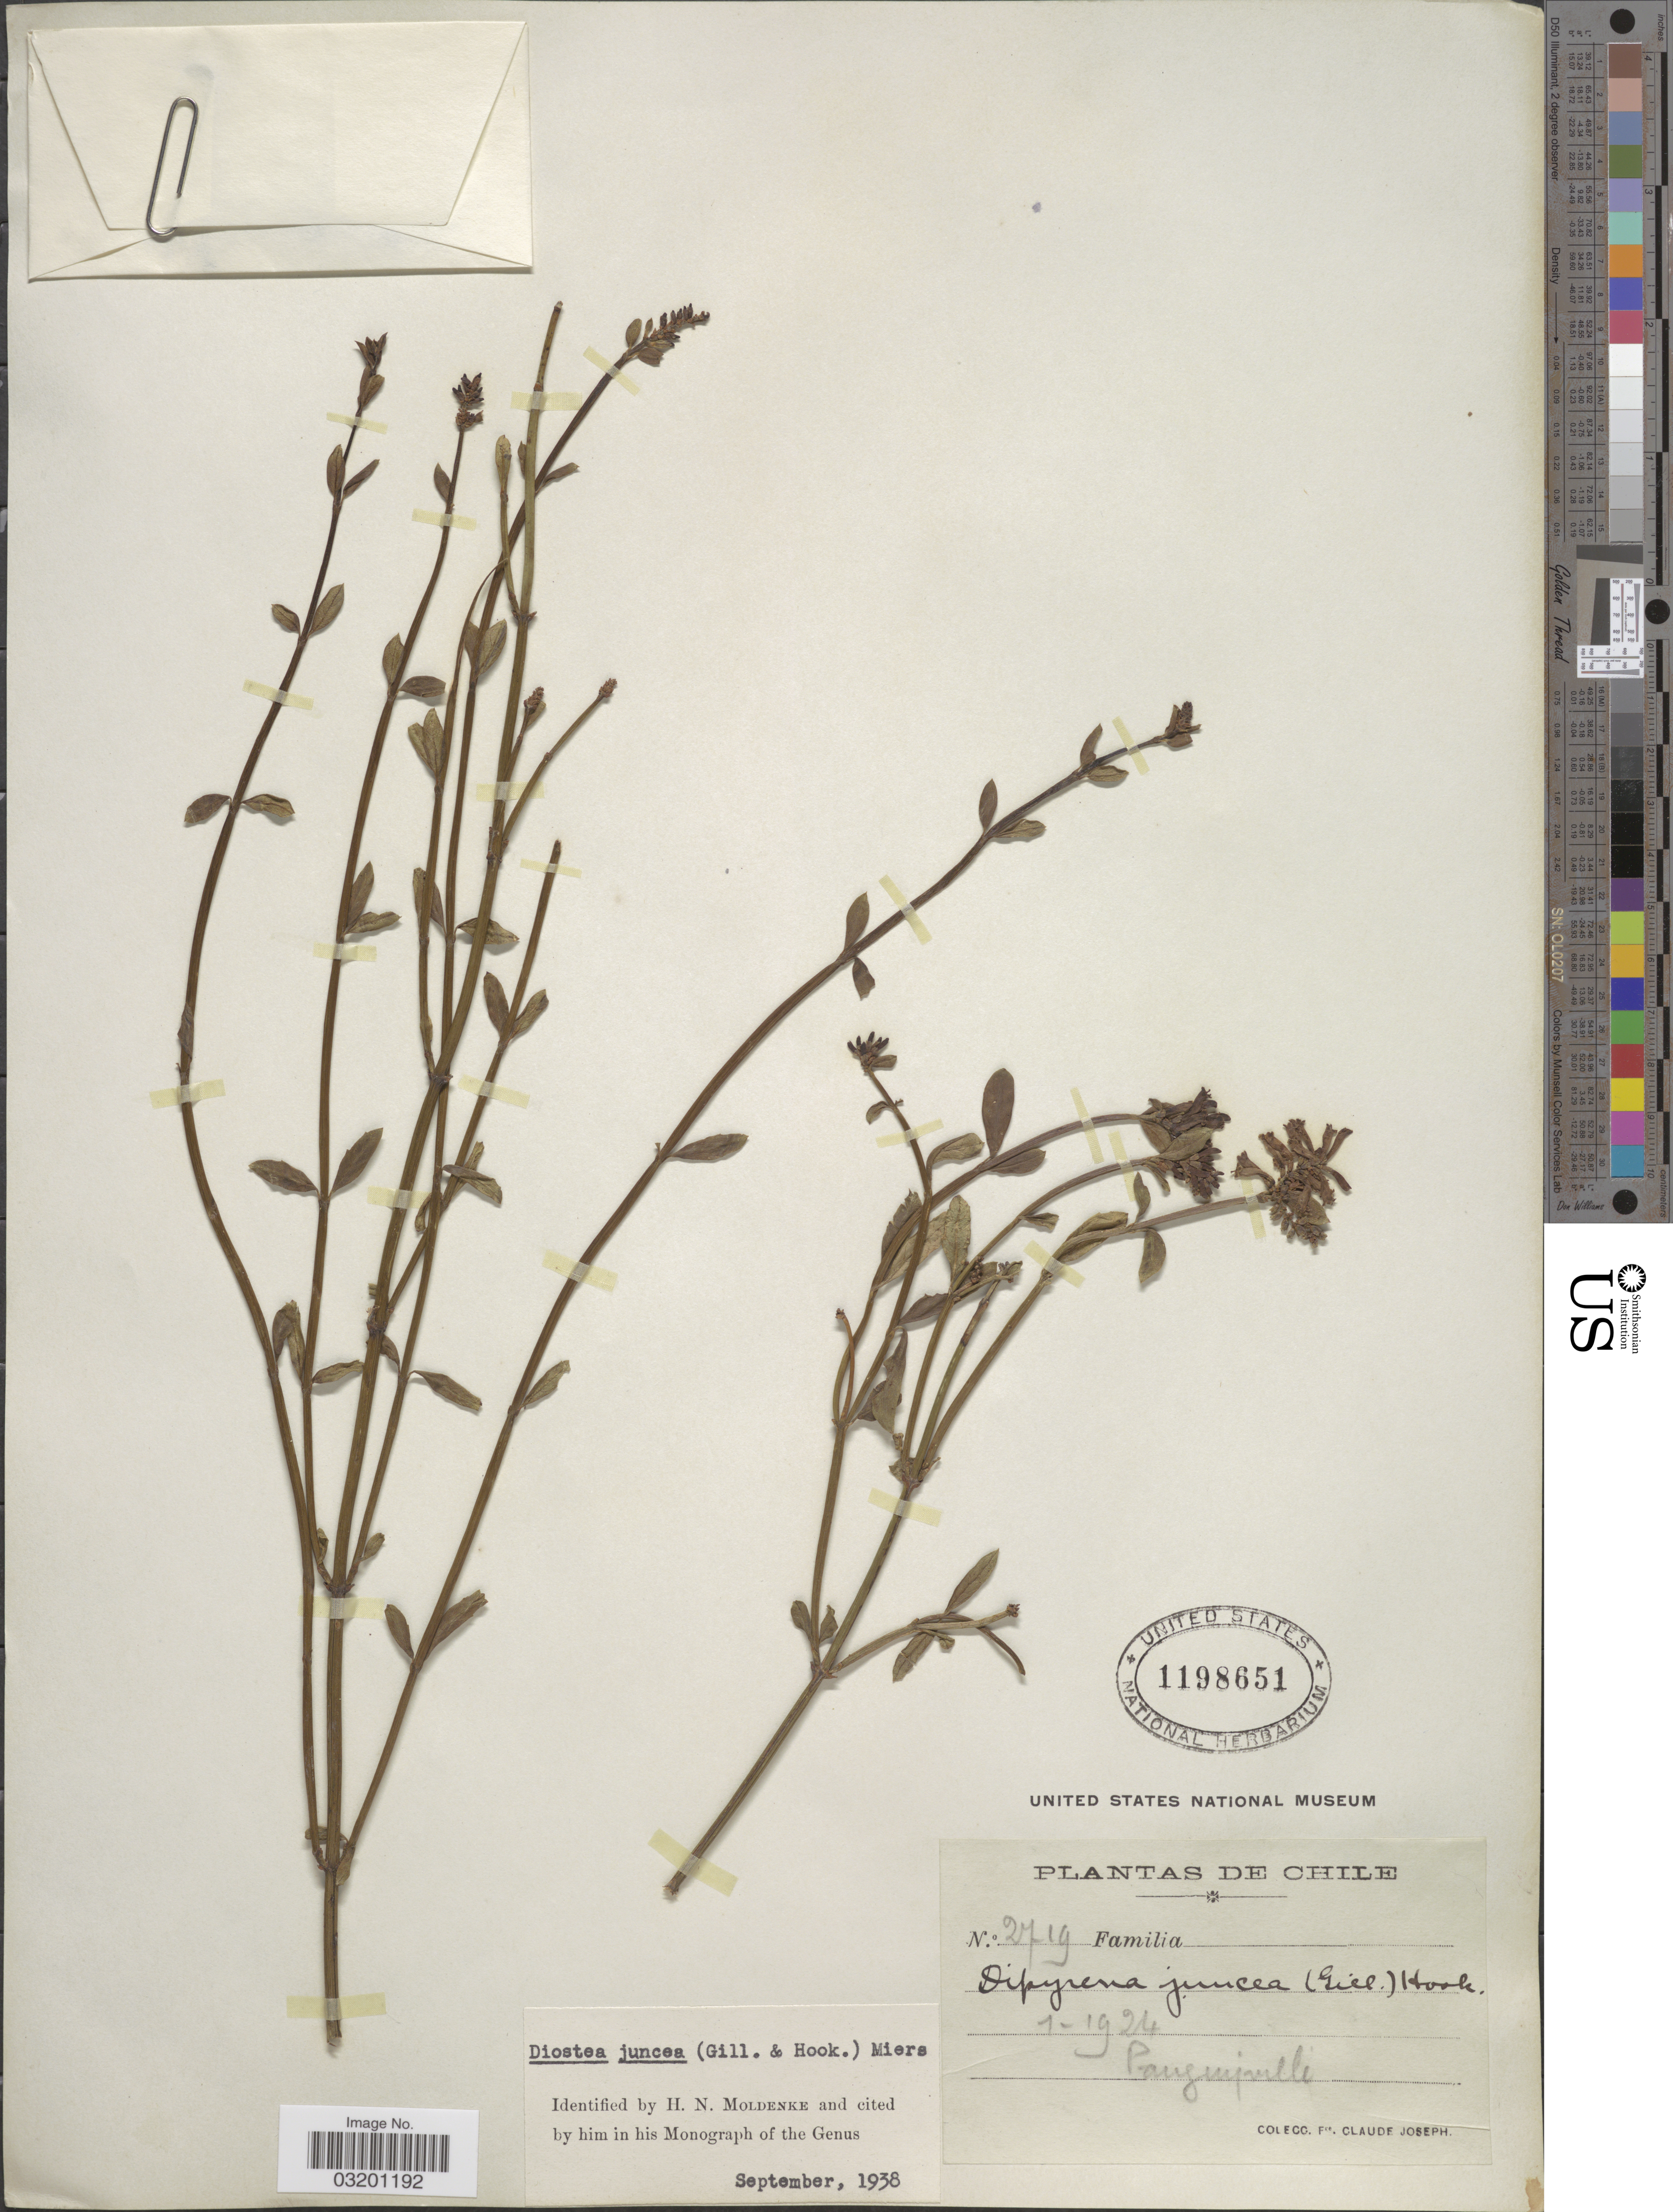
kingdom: Plantae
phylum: Tracheophyta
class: Magnoliopsida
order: Lamiales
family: Verbenaceae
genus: Baillonia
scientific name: Baillonia juncea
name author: Benth.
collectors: Bro. Claude-Joseph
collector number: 2719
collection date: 1924-01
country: Chile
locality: Panguipulli.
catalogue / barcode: US 1198651